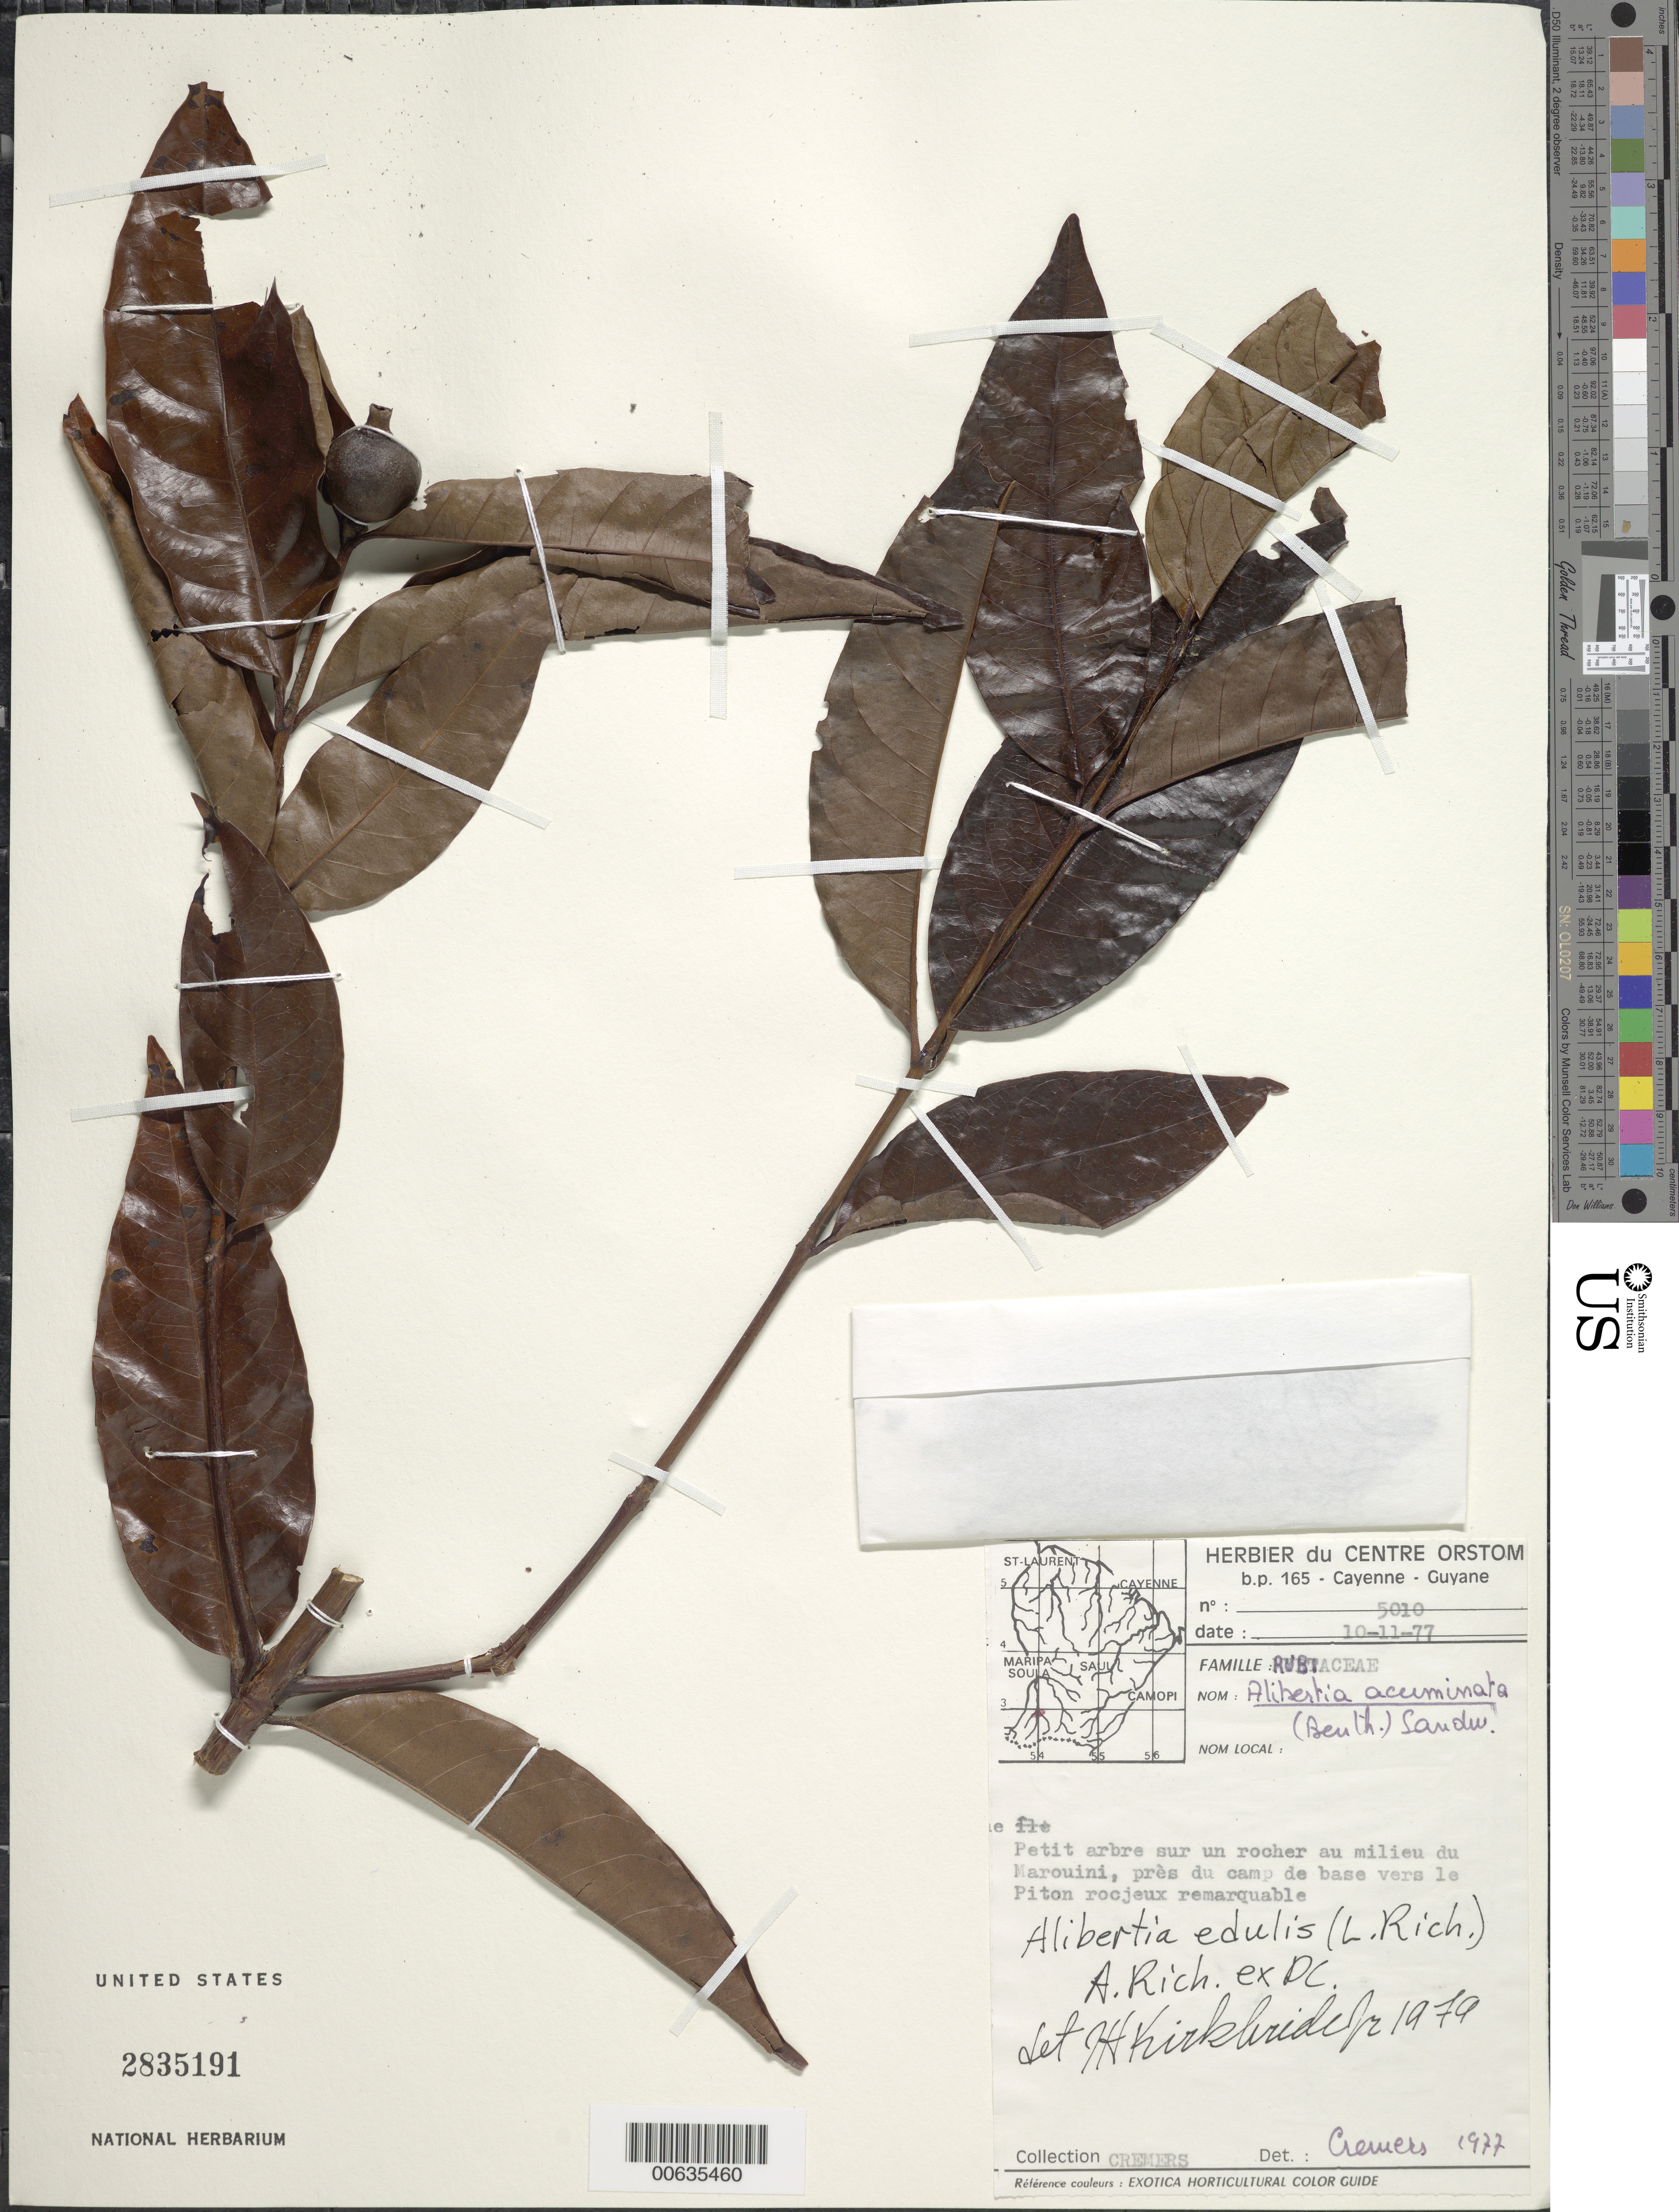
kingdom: Plantae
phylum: Tracheophyta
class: Magnoliopsida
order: Gentianales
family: Rubiaceae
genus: Alibertia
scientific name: Alibertia edulis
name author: (Rich.) A. Rich. ex DC.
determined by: Kirkbride, J. H.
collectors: G. Cremers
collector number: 5010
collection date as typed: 10-Nov-77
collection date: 1977-11-10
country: French Guiana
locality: Roche Koutou, Bassin du Haut-Marouini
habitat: On rocks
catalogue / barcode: US 2835191